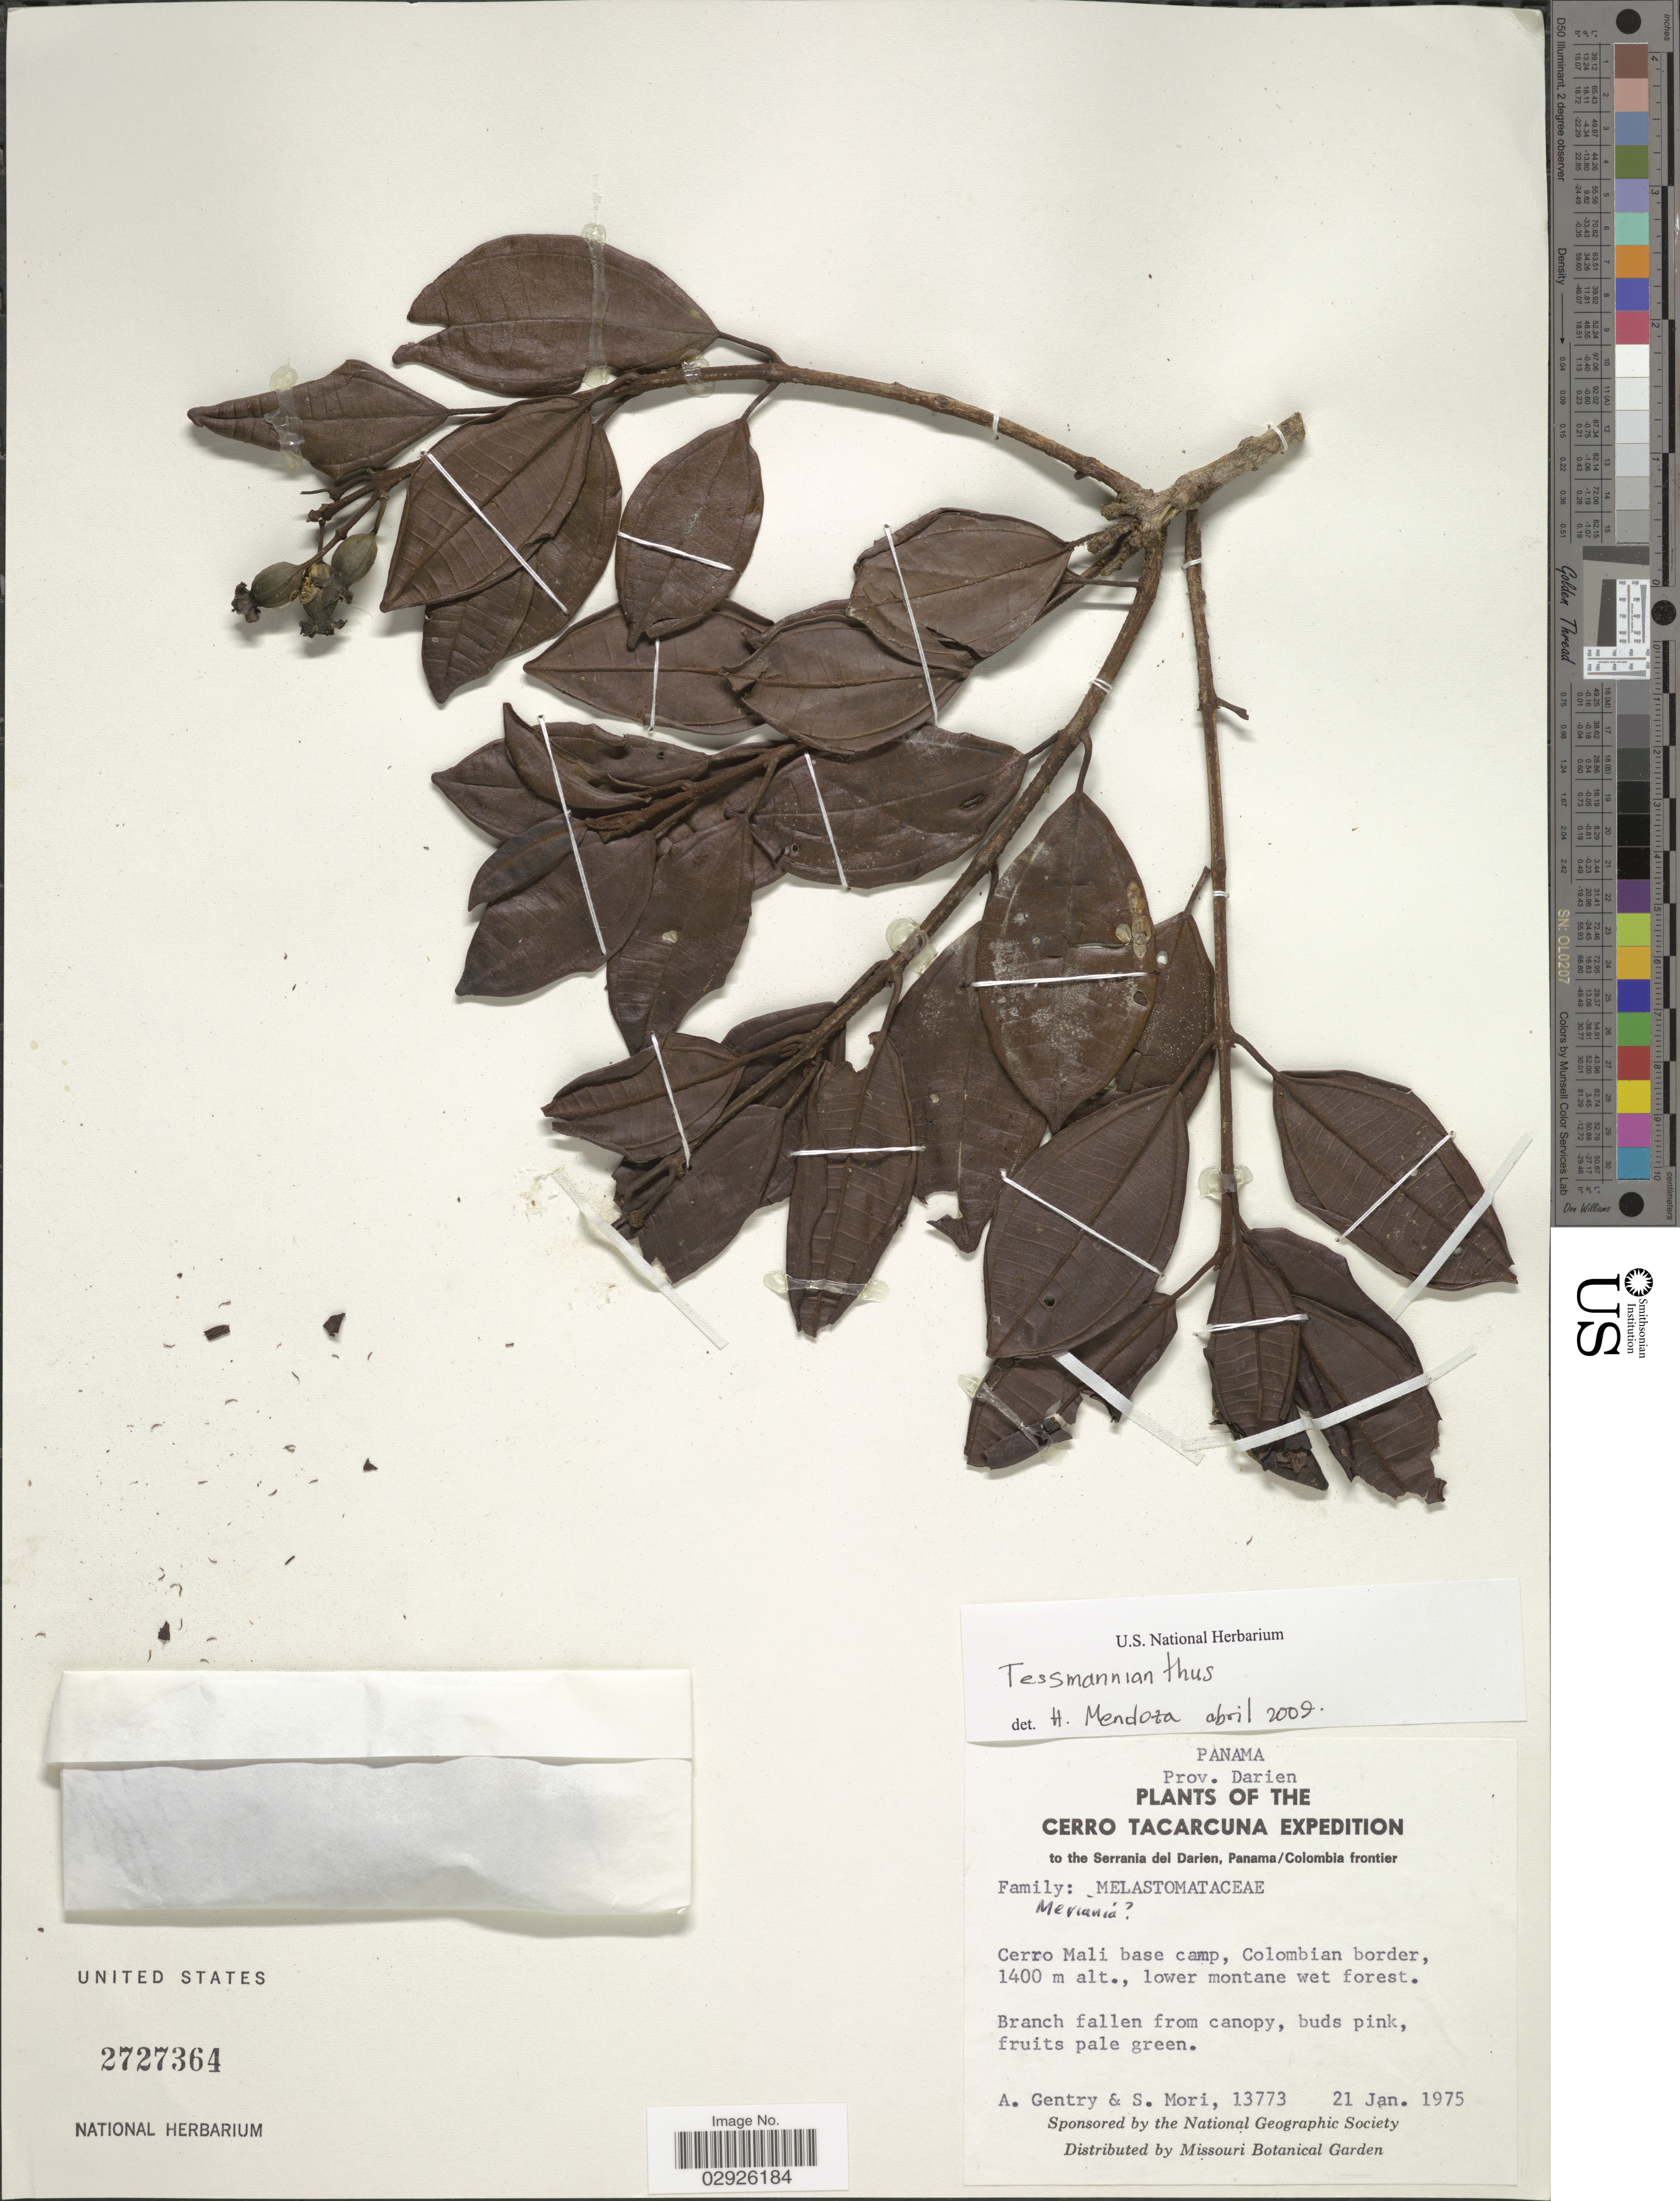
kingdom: Plantae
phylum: Tracheophyta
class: Magnoliopsida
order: Myrtales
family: Melastomataceae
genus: Tessmannianthus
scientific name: Tessmannianthus carinatus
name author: Almeda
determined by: Almeda, F.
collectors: A. H. Gentry & S. Mori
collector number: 13773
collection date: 1975-01-21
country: Panama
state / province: Darién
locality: Cerro Tacarcuna to the Serrania del Darien, Panama/ Colombia frontier. Cerro Mali base camp, Colombian border.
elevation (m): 1400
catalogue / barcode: US 2727364